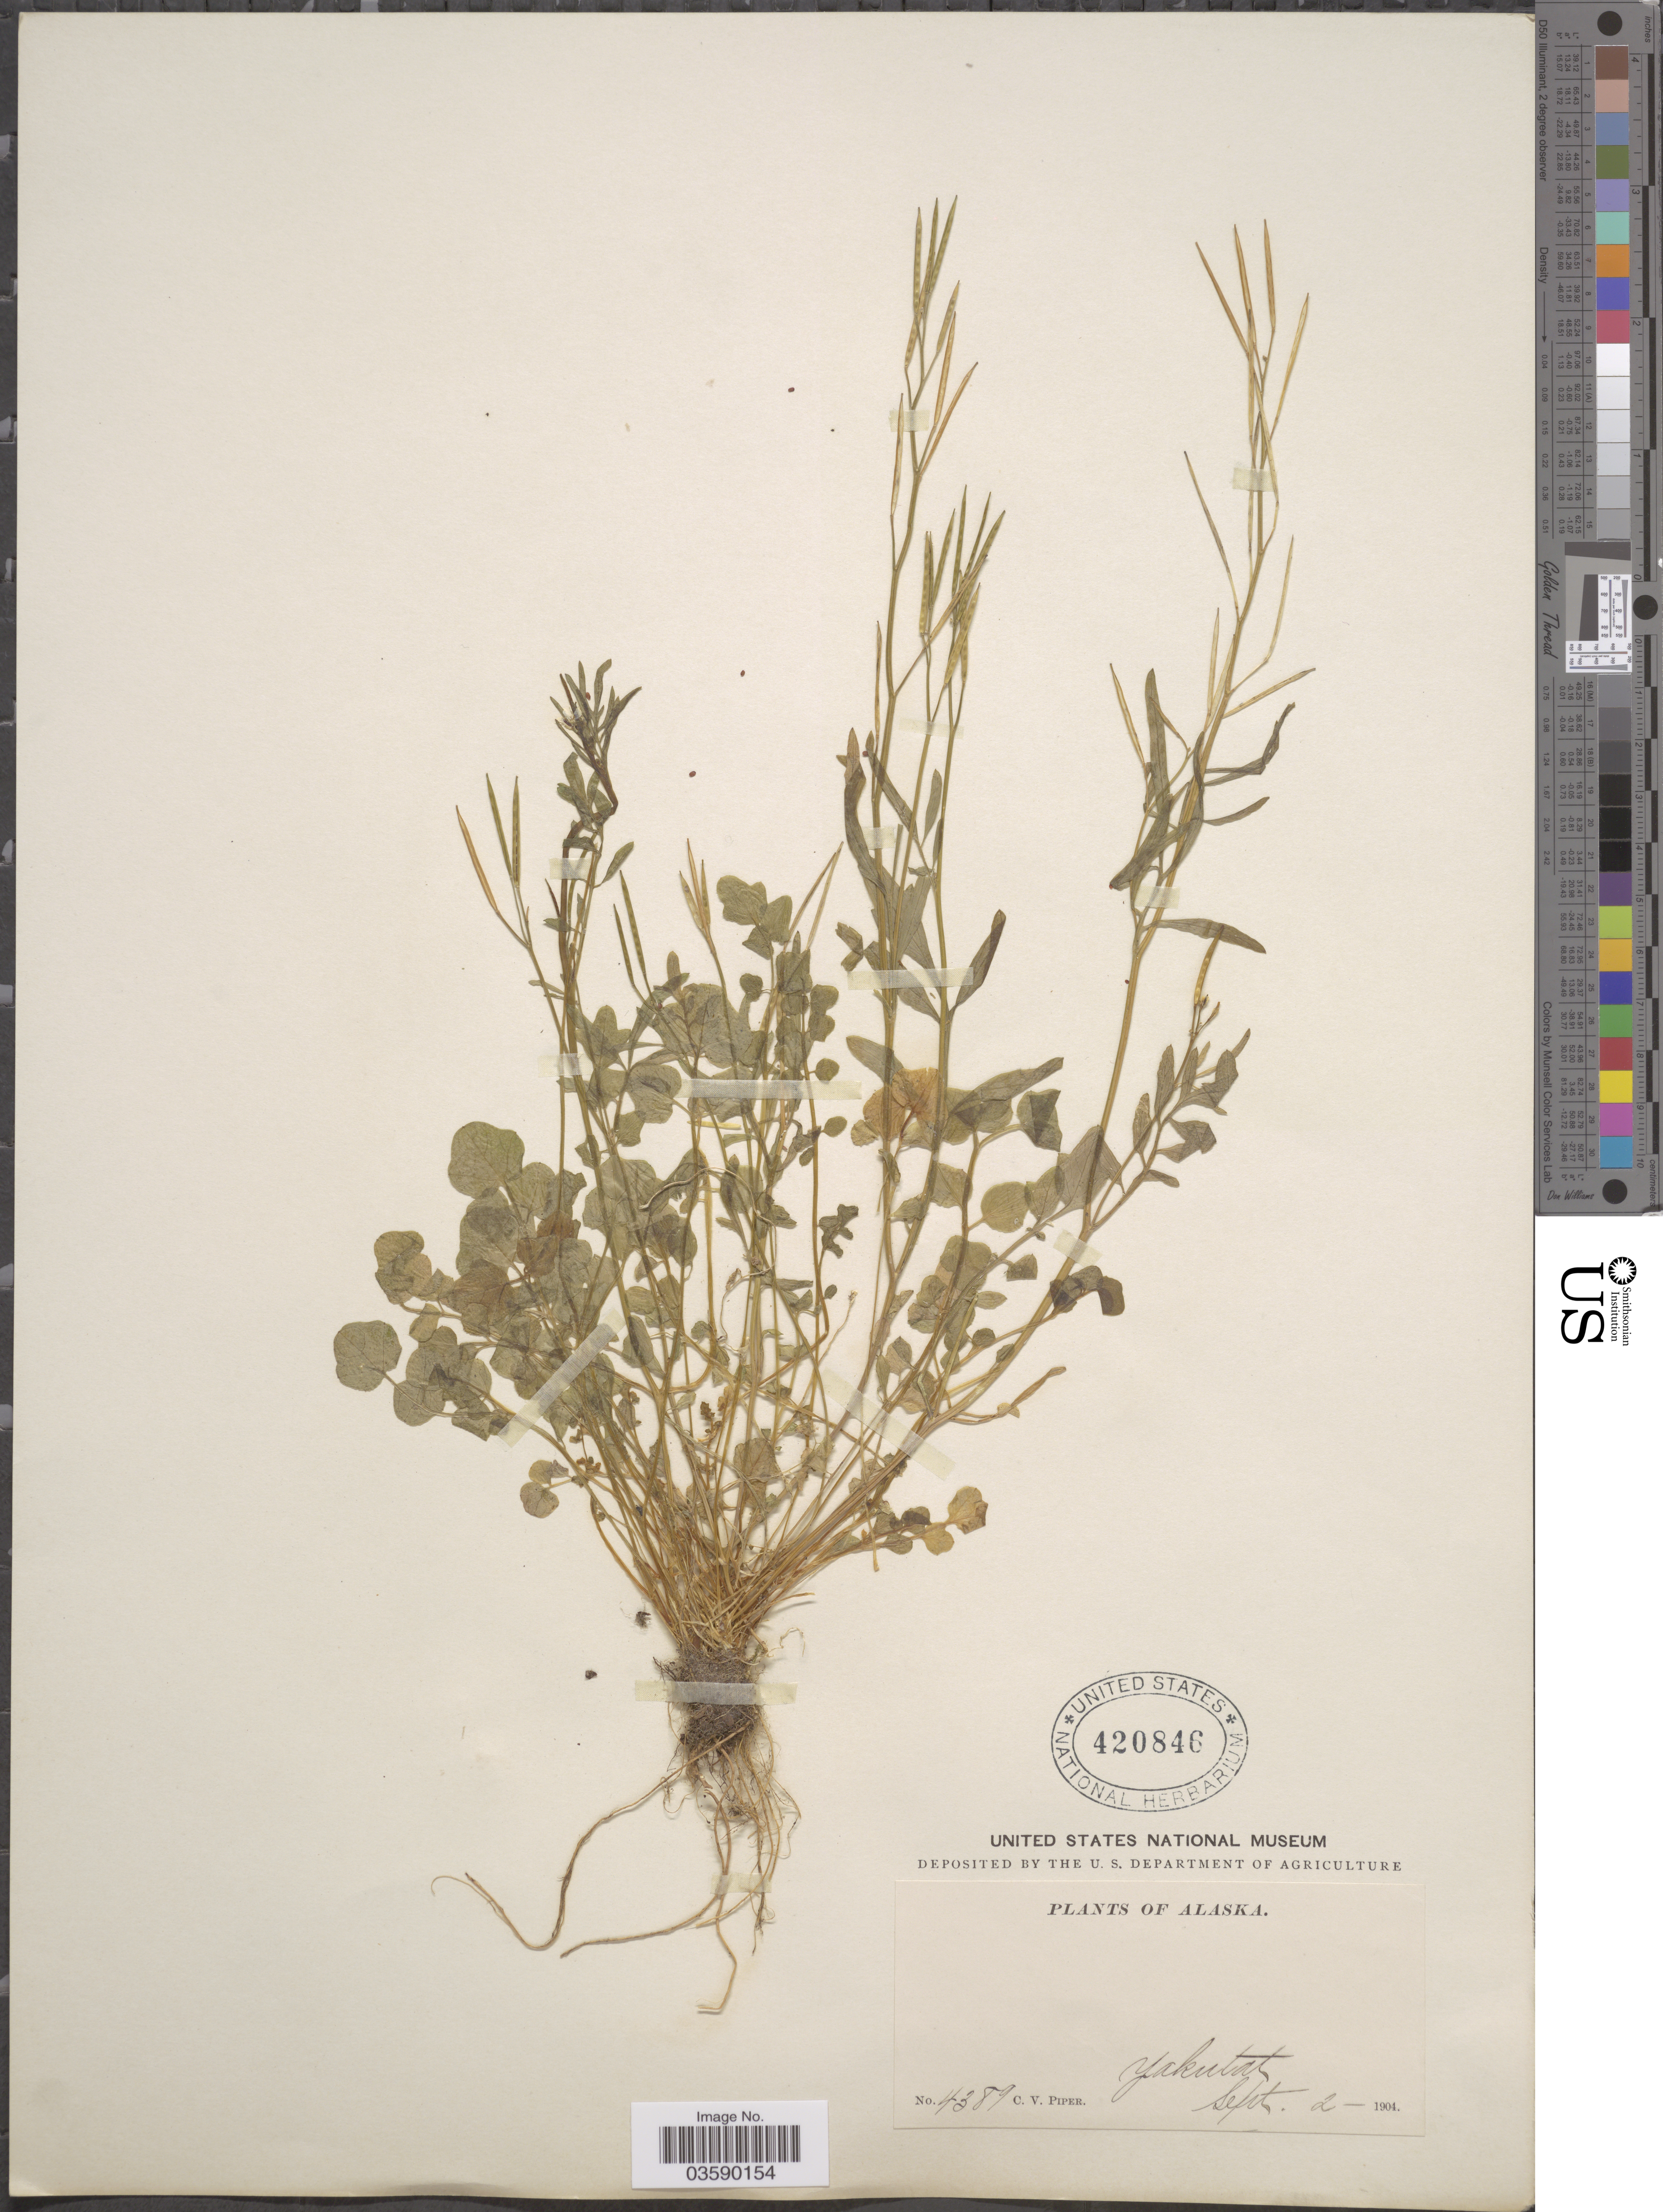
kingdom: Plantae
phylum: Tracheophyta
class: Magnoliopsida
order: Brassicales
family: Brassicaceae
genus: Cardamine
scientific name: Cardamine umbellata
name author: Greene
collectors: C. V. Piper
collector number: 4389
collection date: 1904-09-02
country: United States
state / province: Alaska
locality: Yakutat.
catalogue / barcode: US 420846